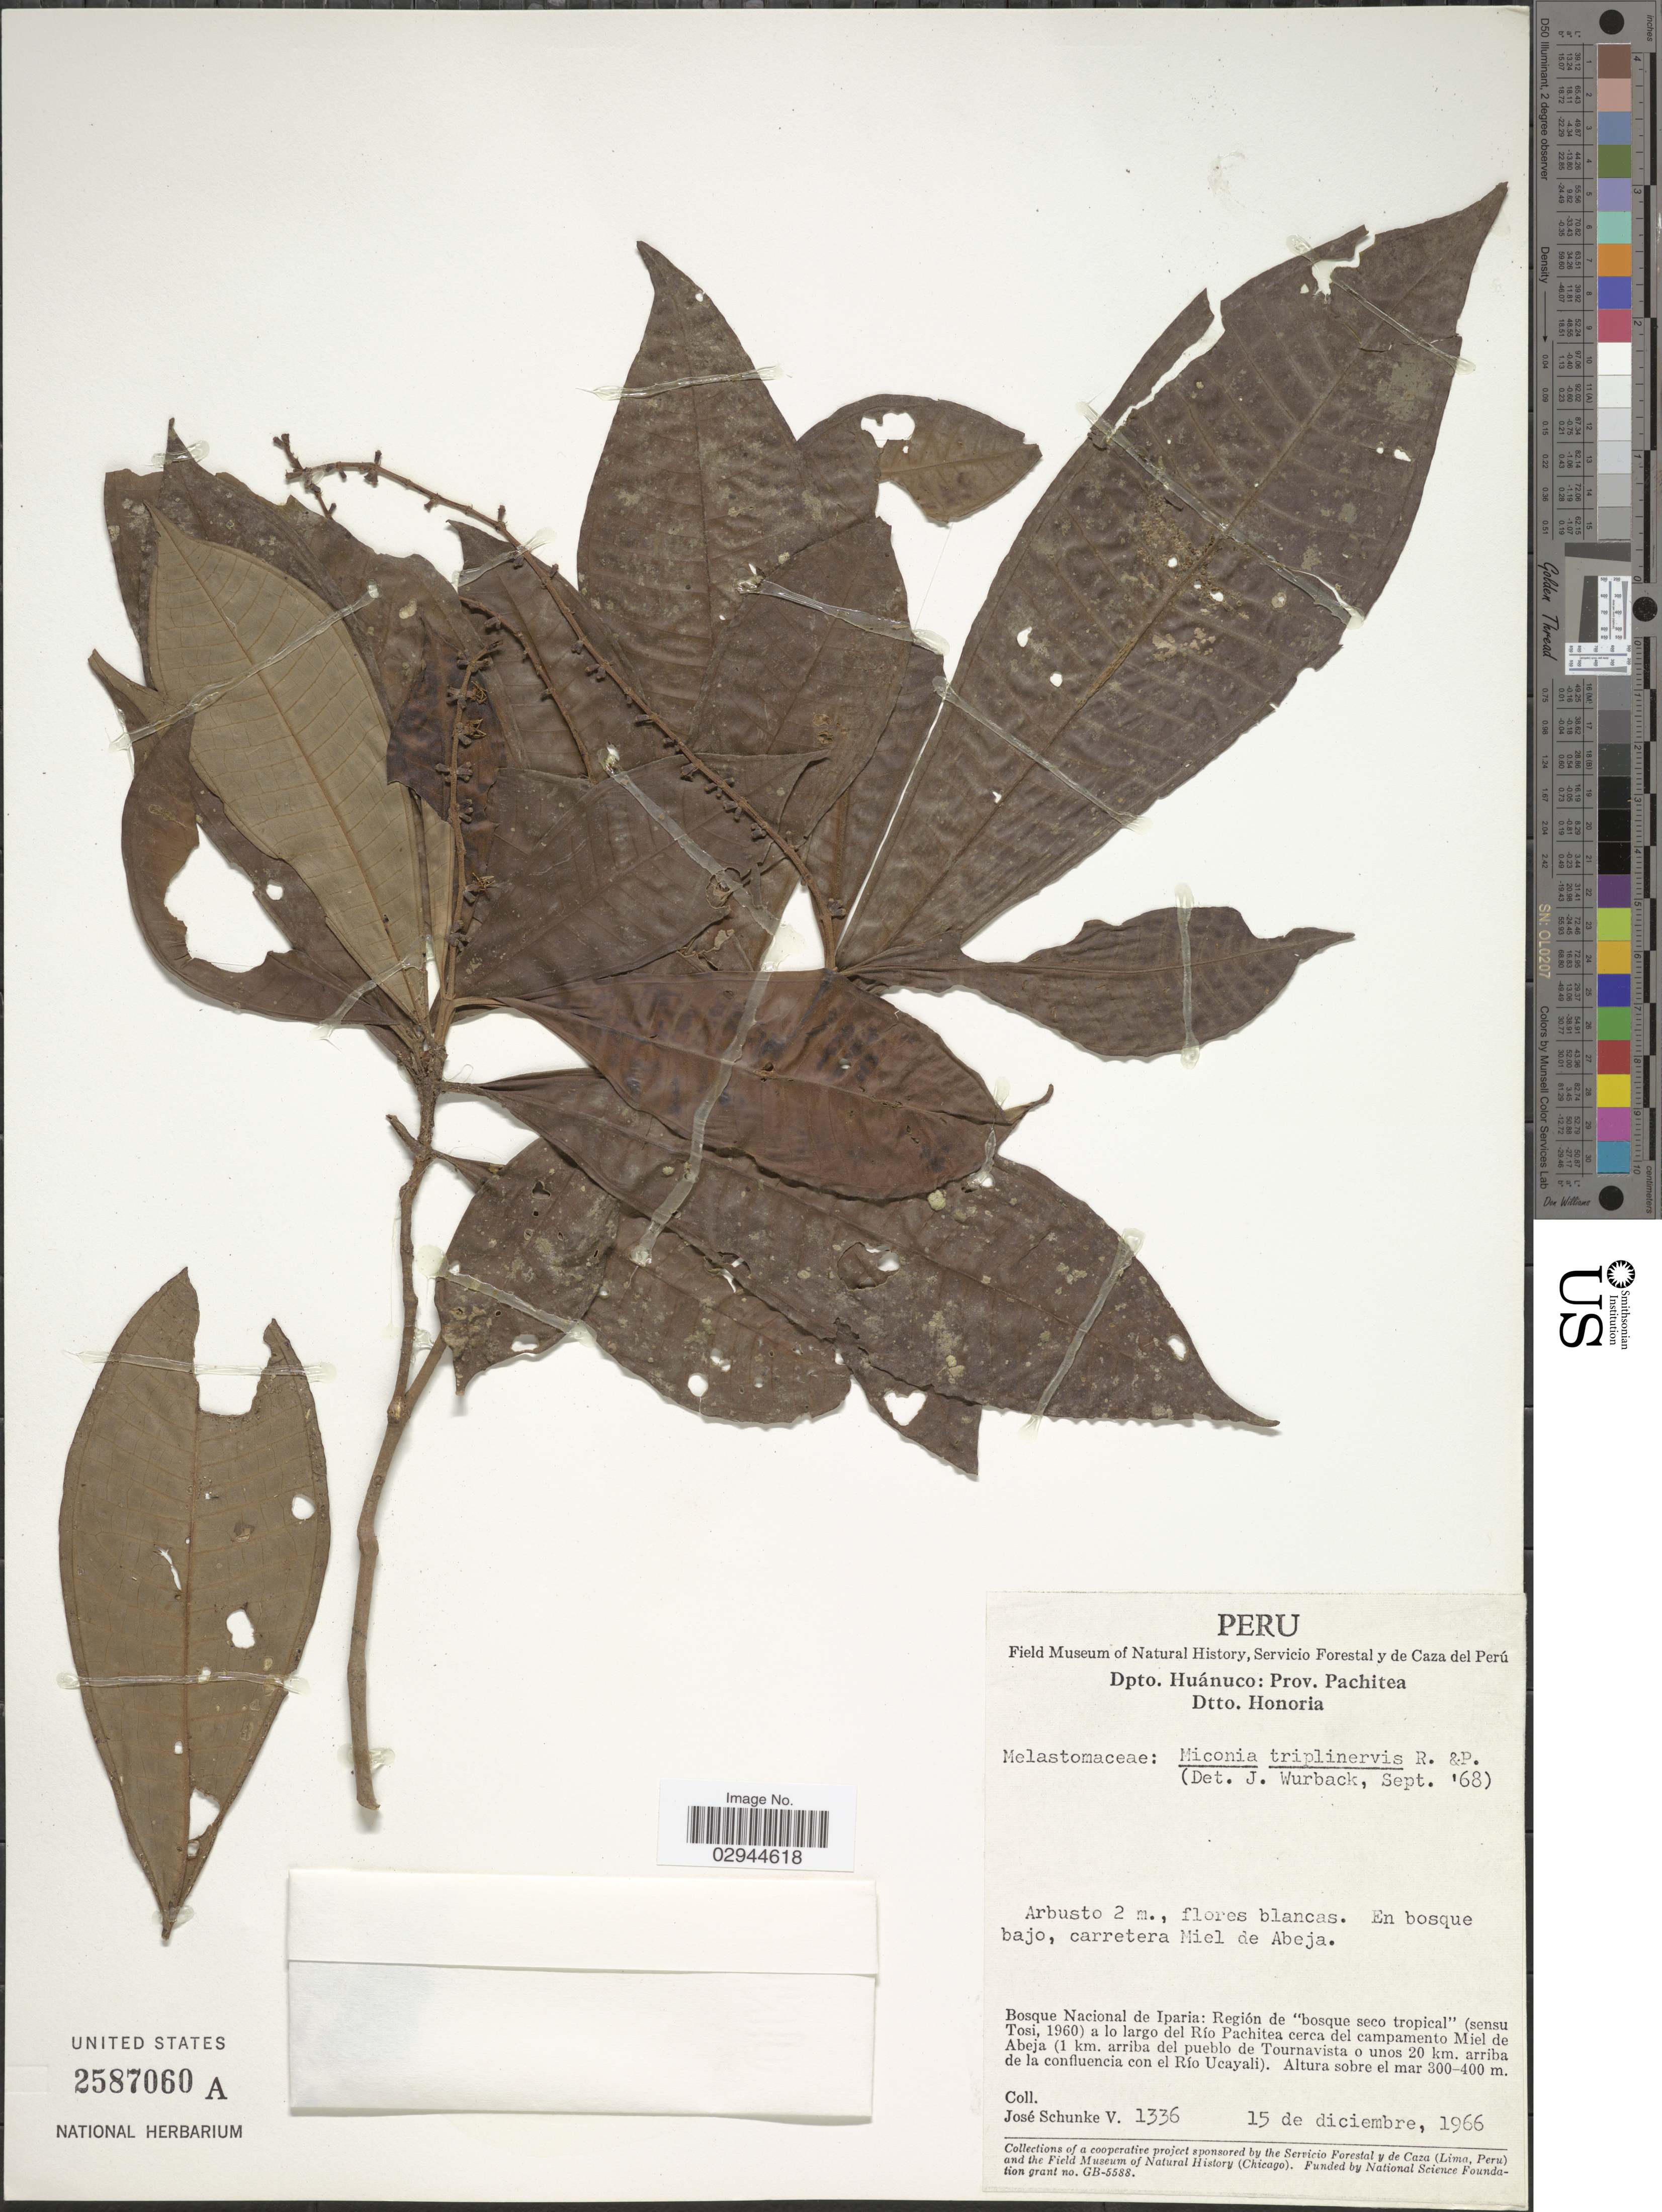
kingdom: Plantae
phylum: Tracheophyta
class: Magnoliopsida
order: Myrtales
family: Melastomataceae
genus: Miconia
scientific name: Miconia triplinervis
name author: Ruiz & Pav.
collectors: J. Schunke Vigo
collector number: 1336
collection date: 1966-12-15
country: Peru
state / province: Huánuco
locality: Dpto. Huánuco, Prov. Pachitea, Dtto. Honoria, en bosque bajo, carretera Miel de Abeja, Bosque Nacional de Iparia, Región de "bosque seco tropical" (sensu Tosi, 1960) a lo largo del Río Pachitea cerca del campamento Miel de Abeja (1km. arriba del pueblo de Tournavista o unos 20 km. arriba de la confluencia con el Río Ucayali).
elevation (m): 300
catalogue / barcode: US 2587060A